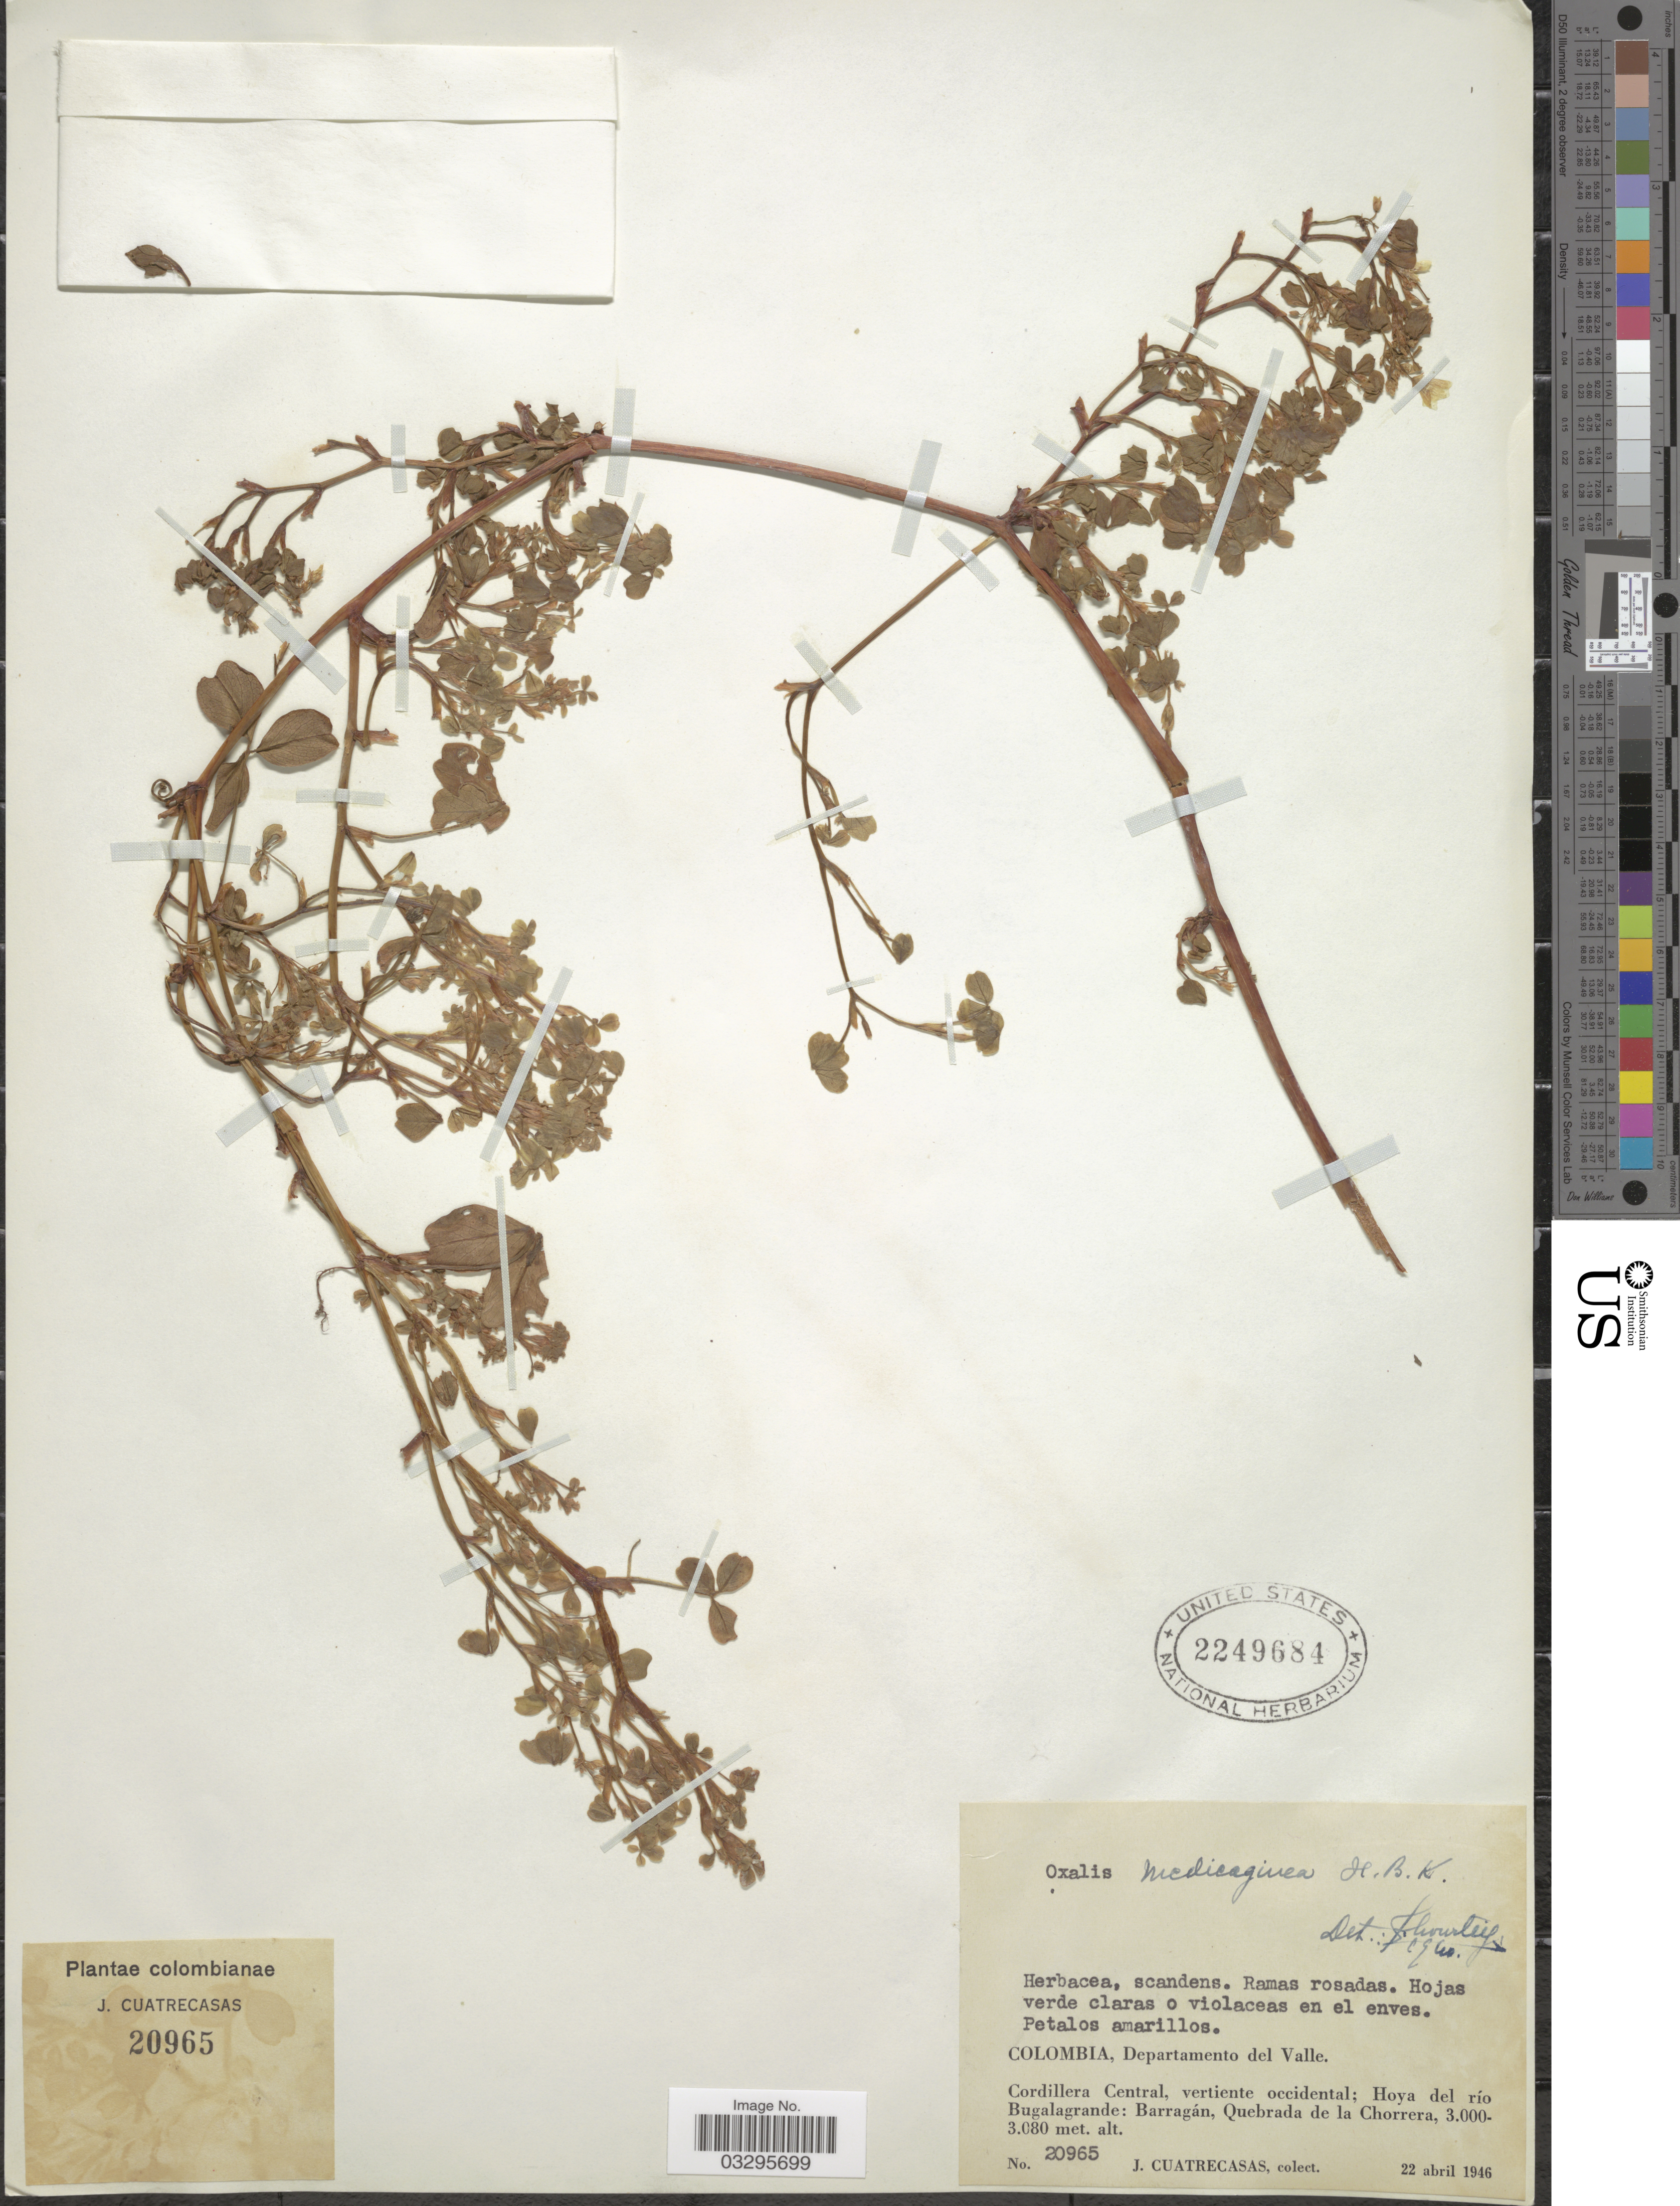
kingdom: Plantae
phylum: Tracheophyta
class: Magnoliopsida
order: Oxalidales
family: Oxalidaceae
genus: Oxalis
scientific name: Oxalis medicaginea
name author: Kunth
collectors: J. Cuatrecasas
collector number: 20965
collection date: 1946-04-22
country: Colombia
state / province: Valle del Cauca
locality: Departamento del Valle, Cordillera Central, vertiente occidental; Hoya del río Bugalagrande: Barragán, Quebrada de la Chorrera.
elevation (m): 3000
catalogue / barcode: US 2249684